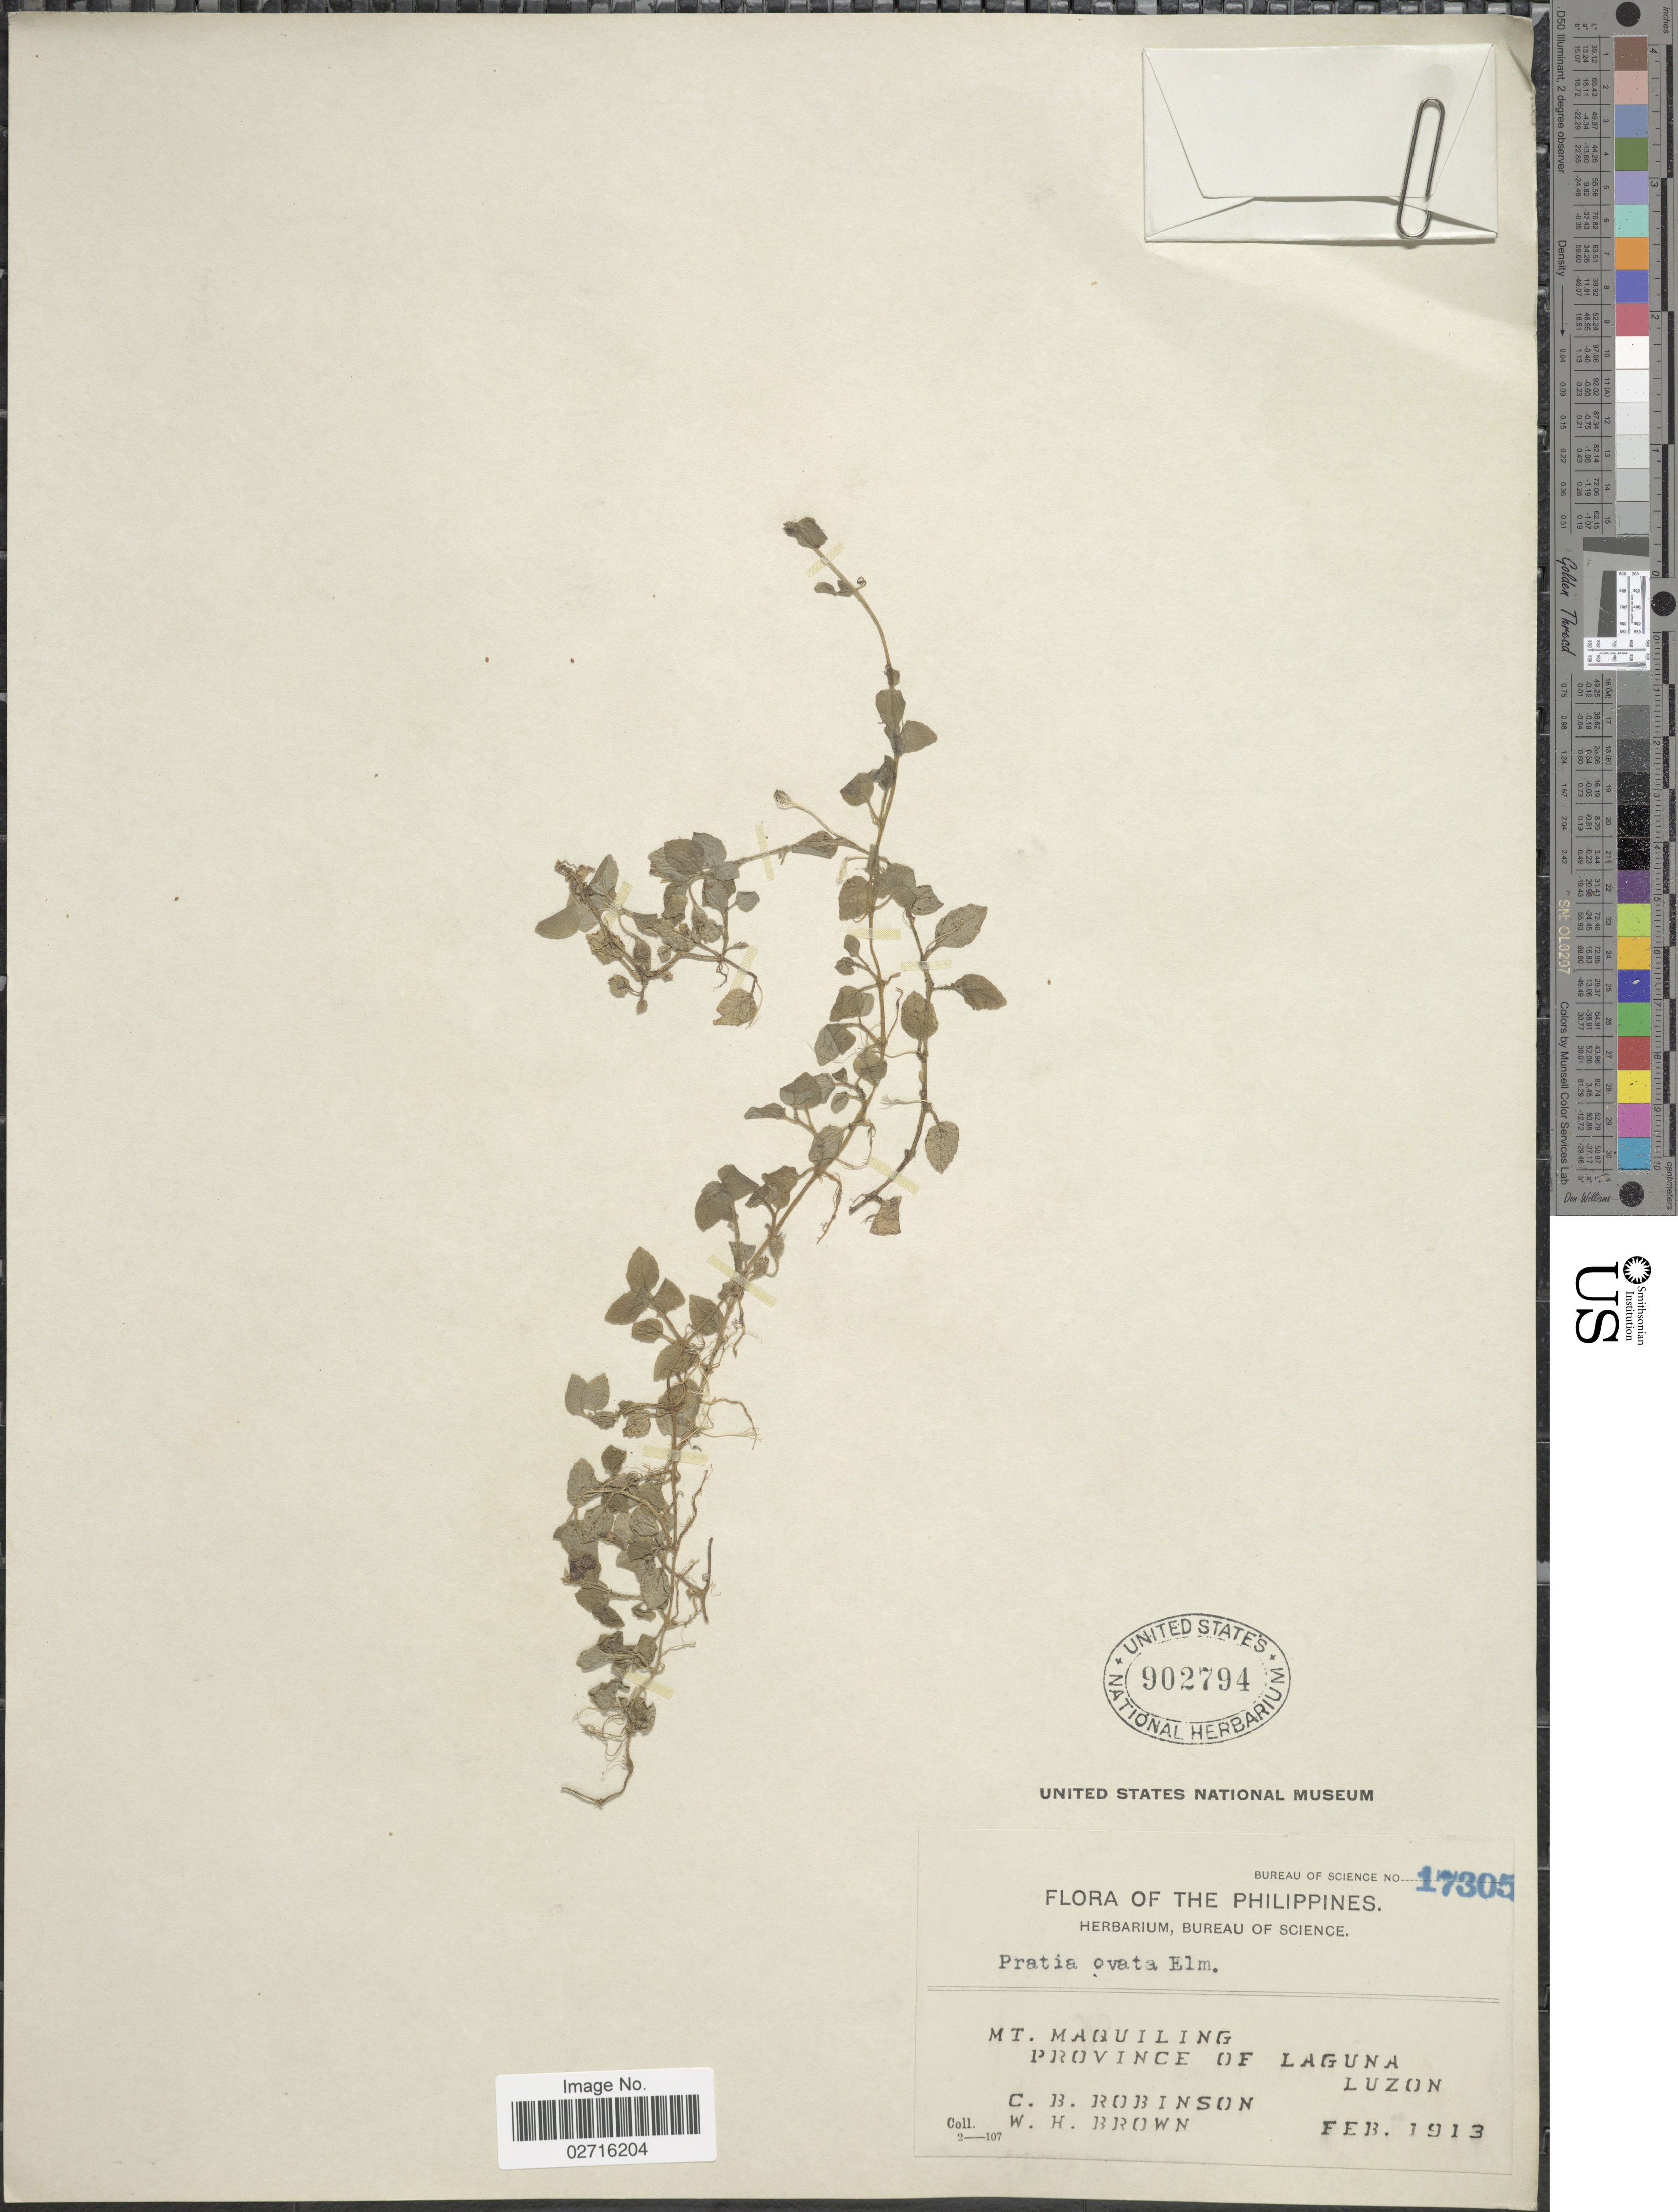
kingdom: Plantae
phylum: Tracheophyta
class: Magnoliopsida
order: Asterales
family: Campanulaceae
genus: Lobelia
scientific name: Lobelia succulenta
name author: Blume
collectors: C. Robinson & W. H. Brown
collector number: Bureau of Science 17305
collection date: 1913-02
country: Philippines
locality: Mt Maquiling, Province of Laguna, Luzon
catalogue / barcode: US 902794